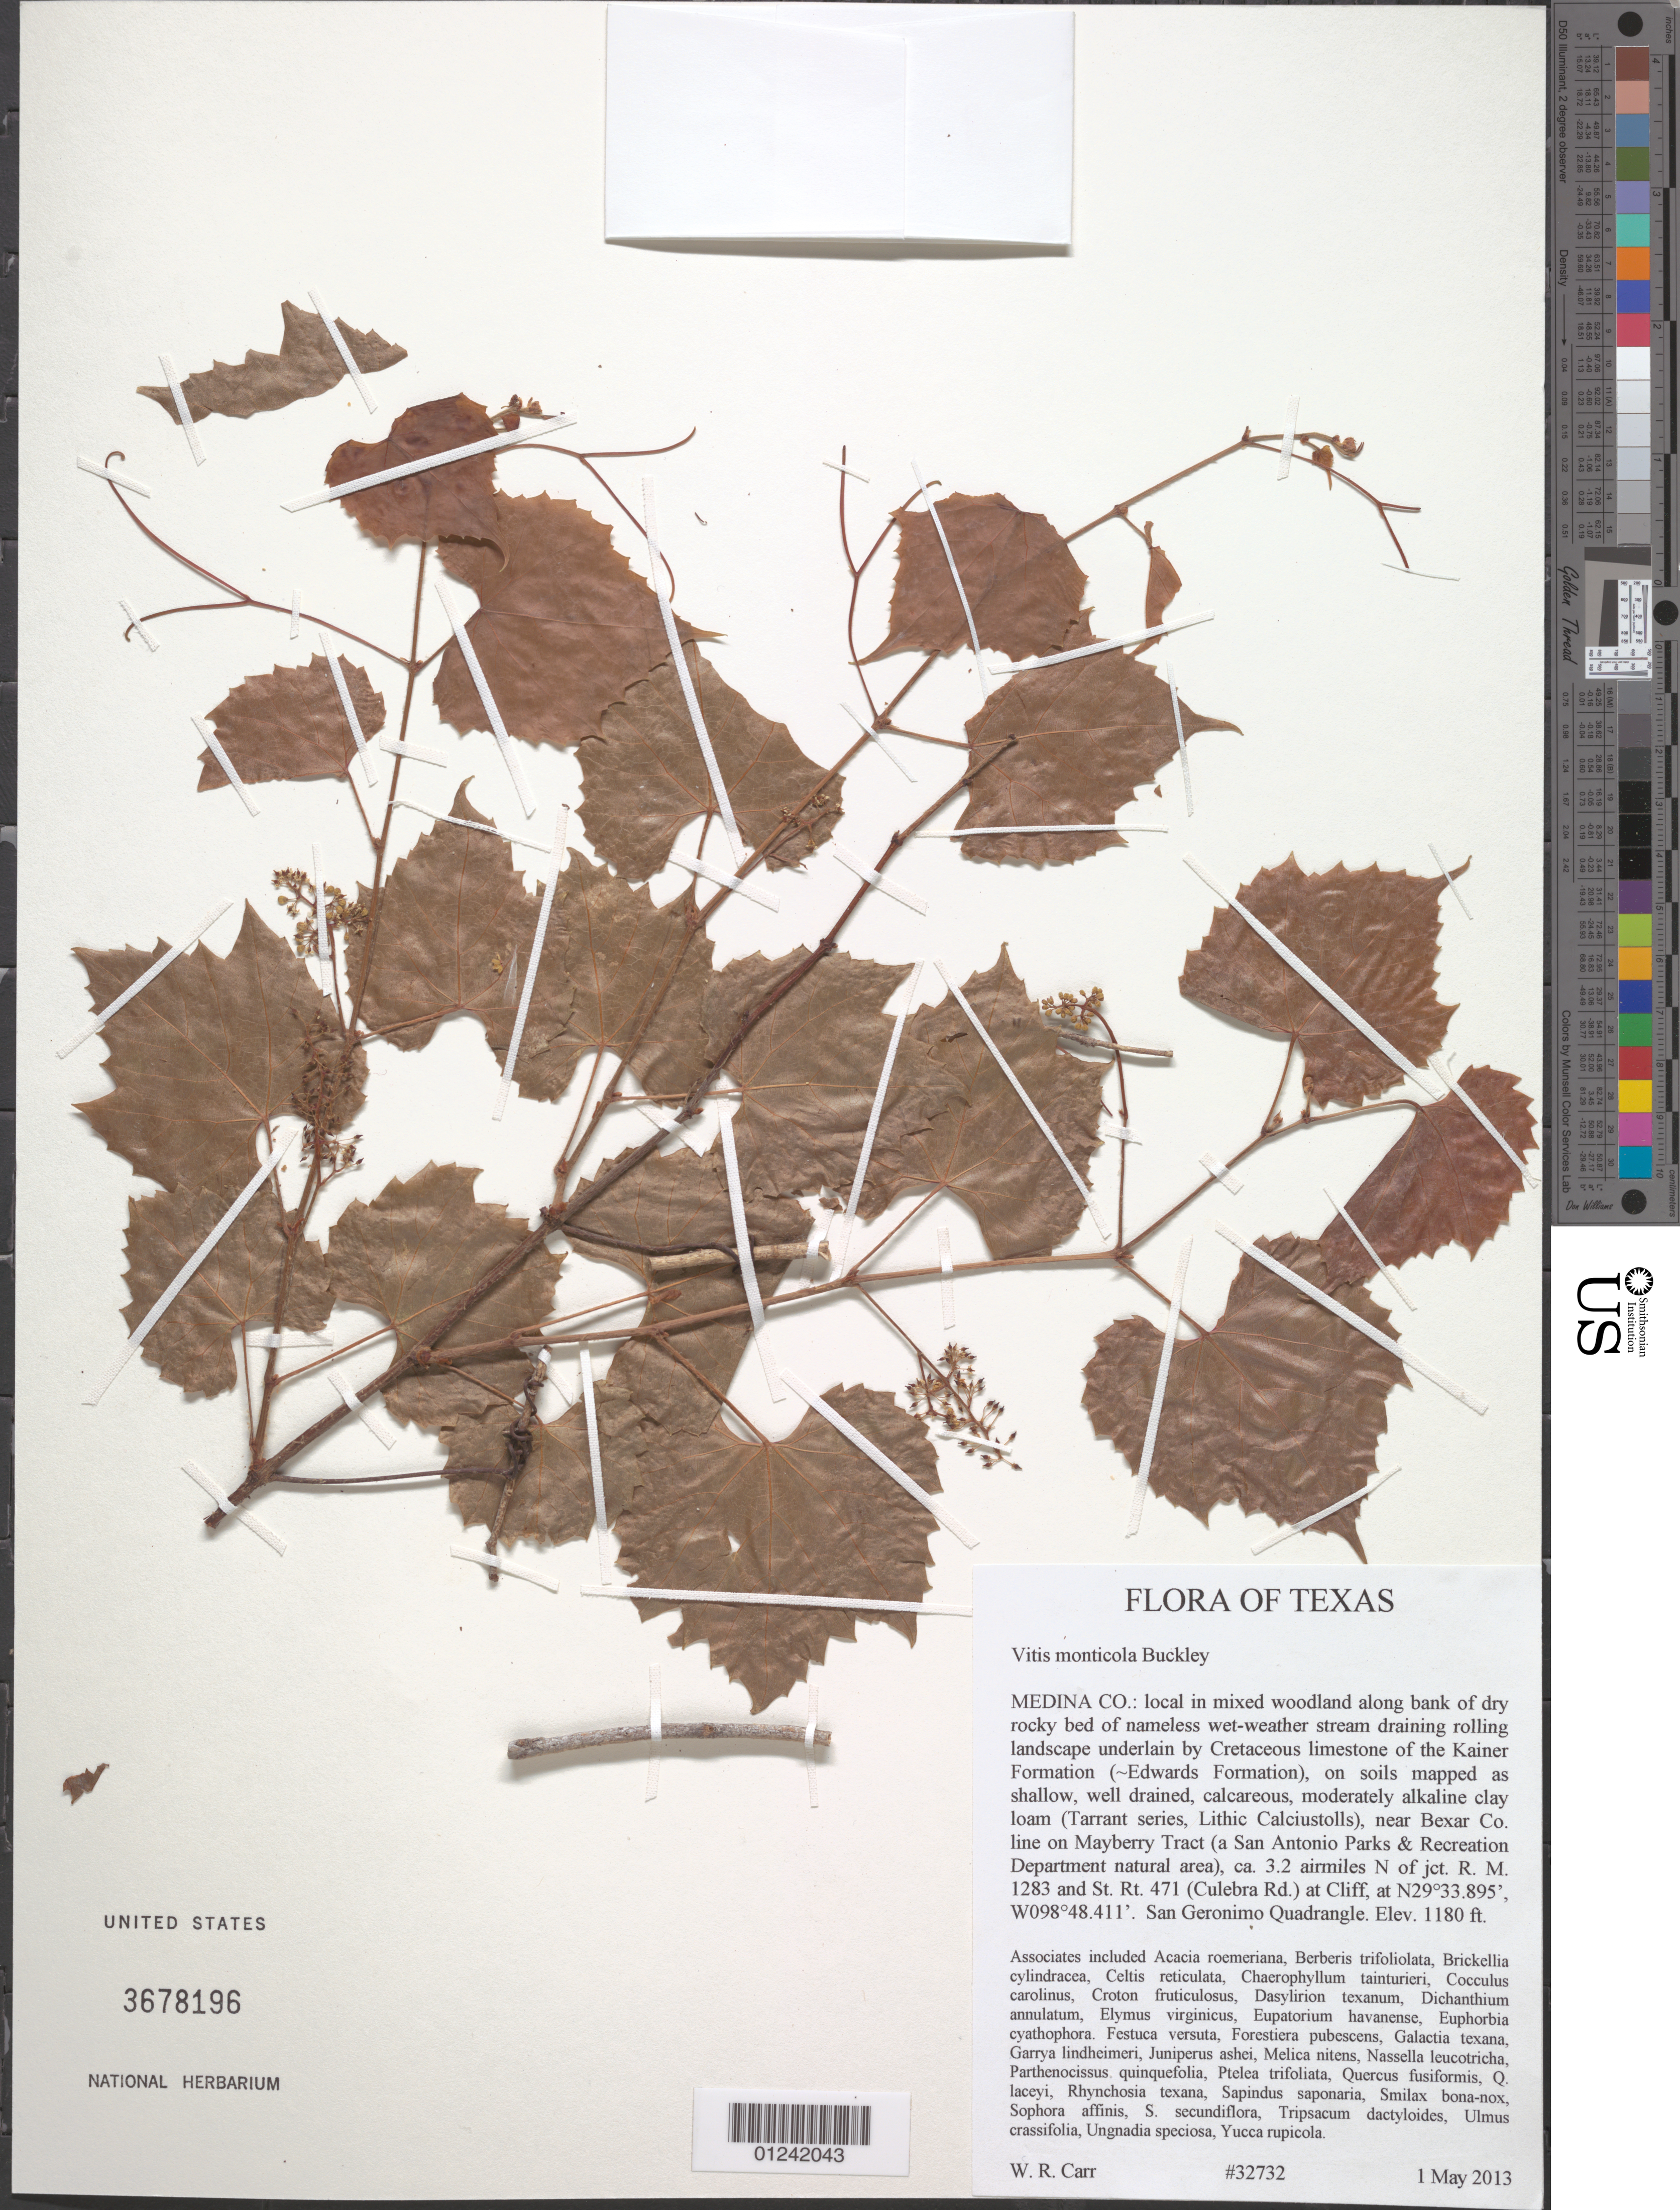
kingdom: Plantae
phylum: Tracheophyta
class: Magnoliopsida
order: Vitales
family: Vitaceae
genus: Vitis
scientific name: Vitis monticola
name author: Buckley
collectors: W. Carr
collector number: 32732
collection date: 2013-05-01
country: United States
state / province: Texas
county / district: Medina County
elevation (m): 360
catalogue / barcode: US 3678196